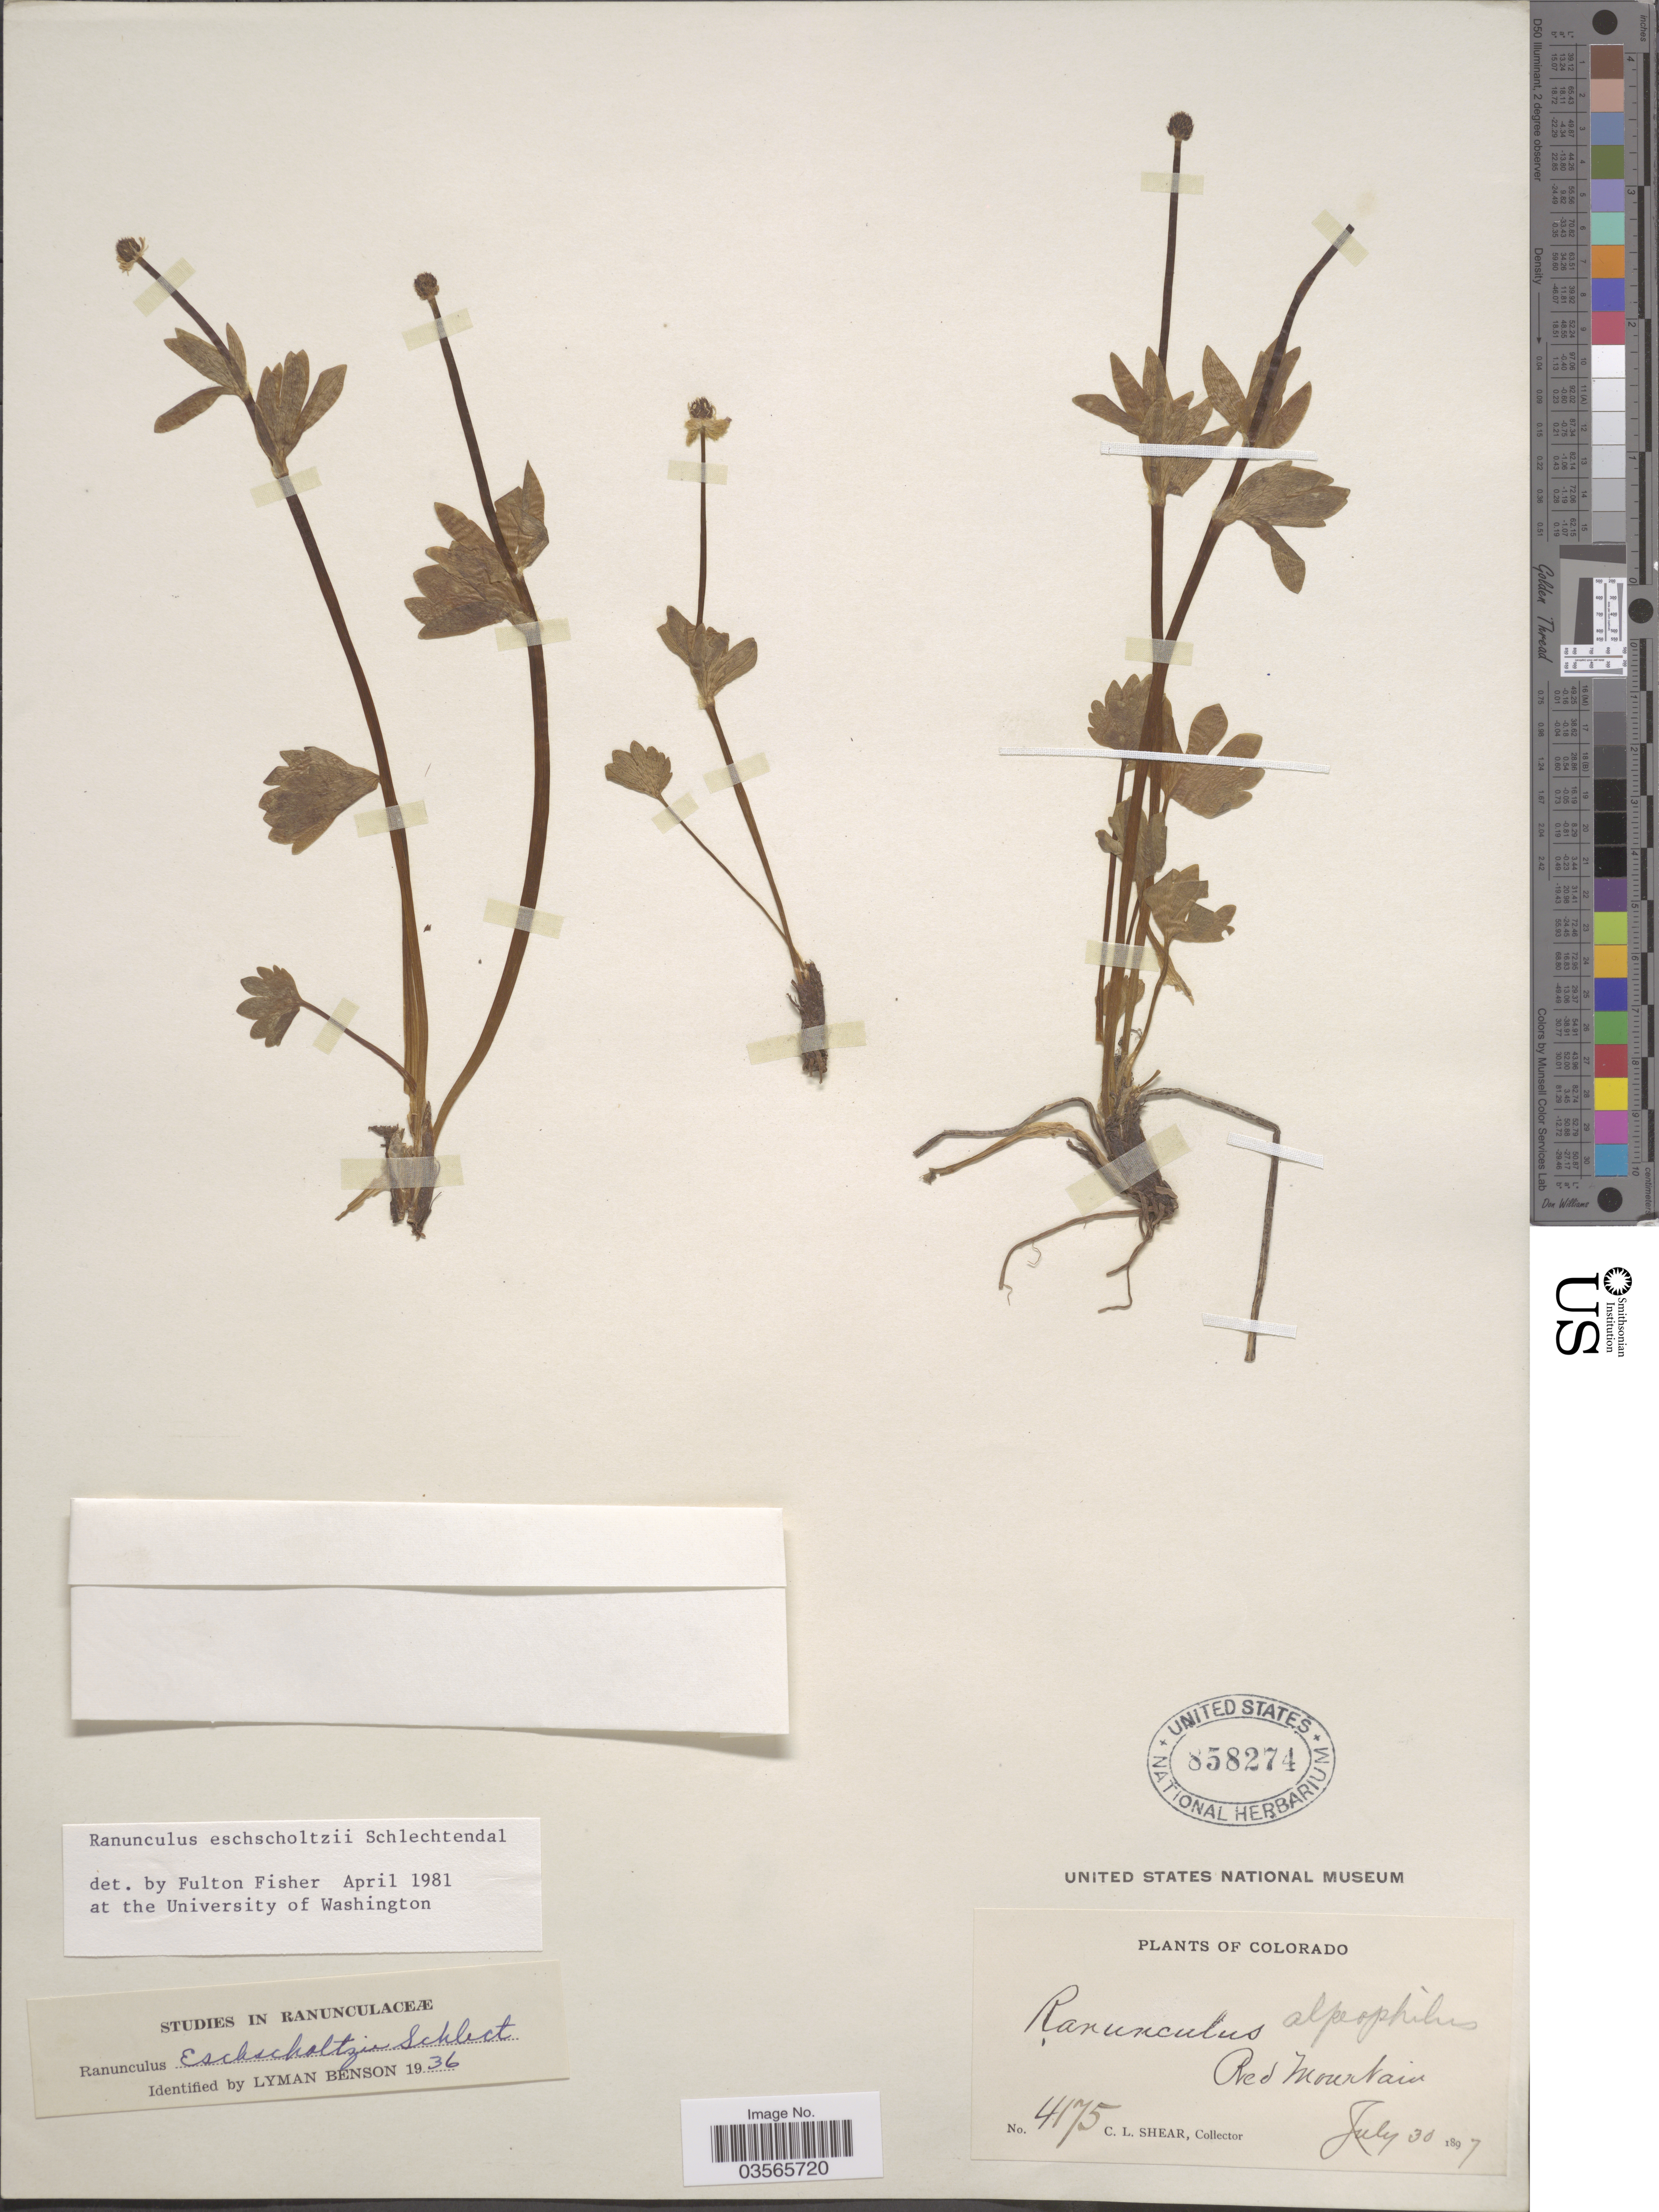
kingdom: Plantae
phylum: Tracheophyta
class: Magnoliopsida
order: Ranunculales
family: Ranunculaceae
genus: Ranunculus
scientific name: Ranunculus eschscholtzii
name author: Schltdl.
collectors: C. L. Shear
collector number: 4175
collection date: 1897-07-30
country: United States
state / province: Colorado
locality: Red Mountain.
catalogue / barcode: US 858274